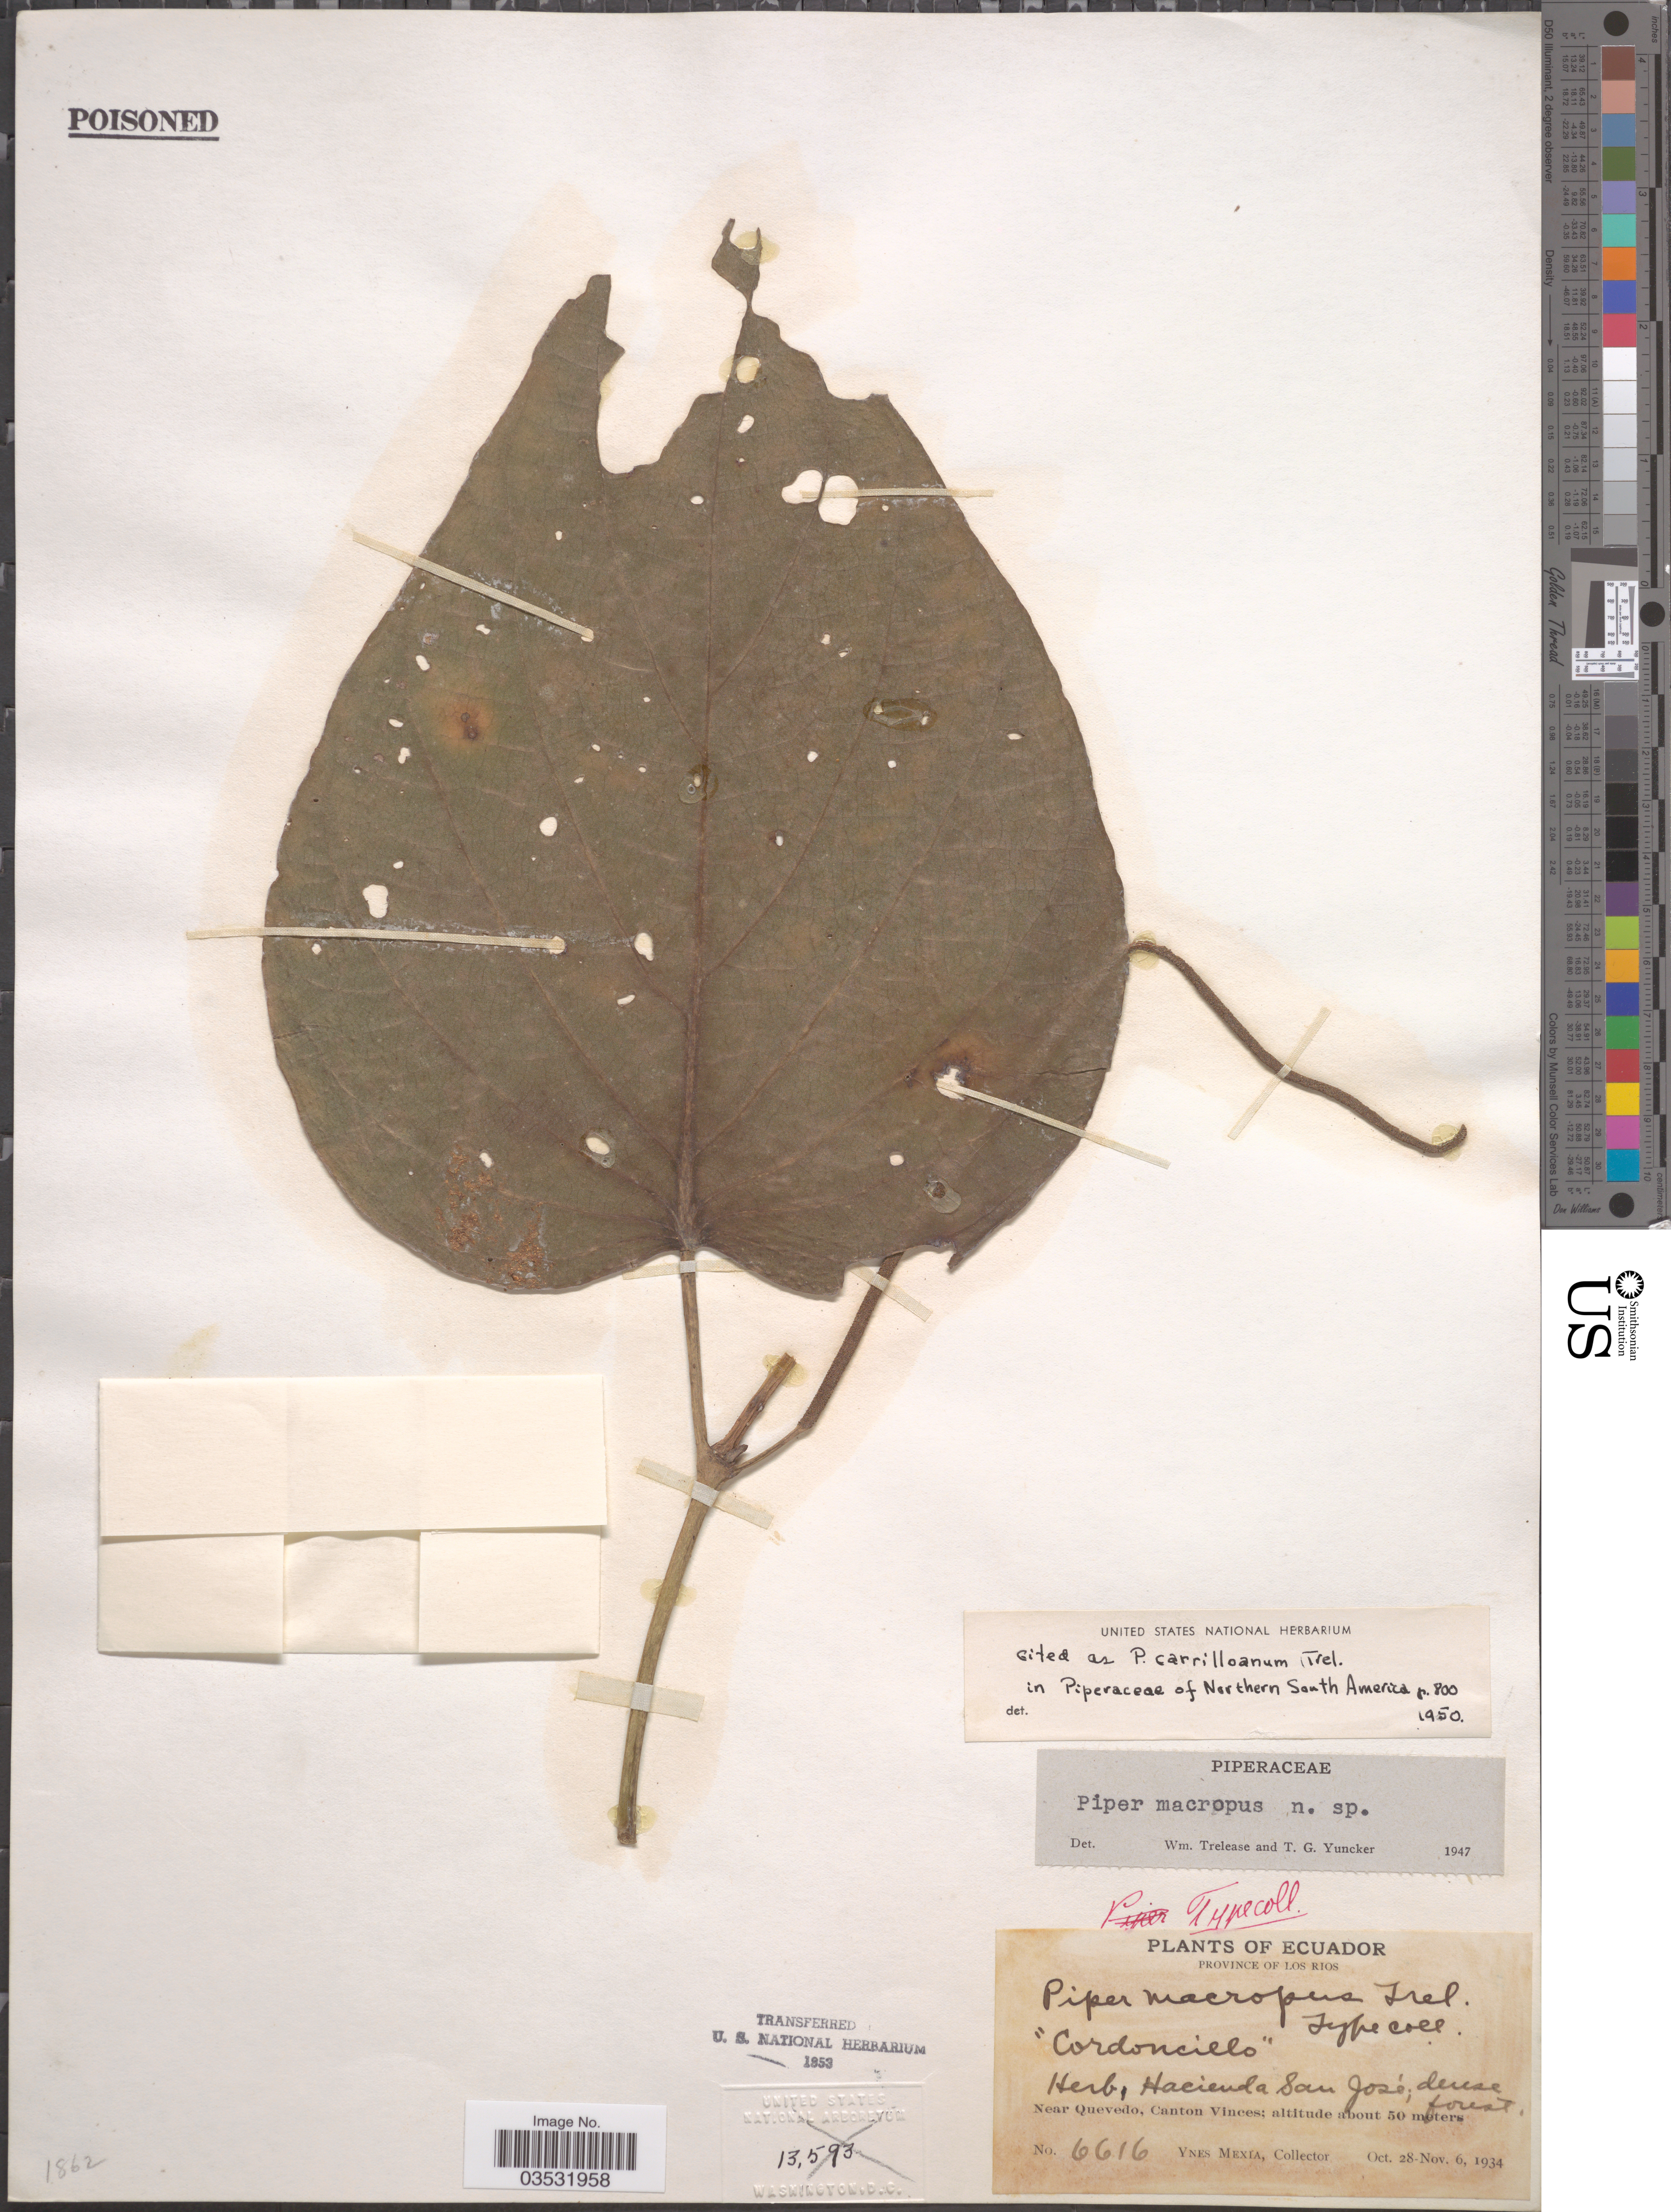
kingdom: Plantae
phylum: Tracheophyta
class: Magnoliopsida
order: Piperales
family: Piperaceae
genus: Piper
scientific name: Piper carrilloanum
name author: C. DC.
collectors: Y. Mexia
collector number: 6616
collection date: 1934-10-28/1934-11-06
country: Ecuador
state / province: Los Ríos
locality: Hacienda San José; dense forest. Near Quevedo, Canton Vinces.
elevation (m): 50